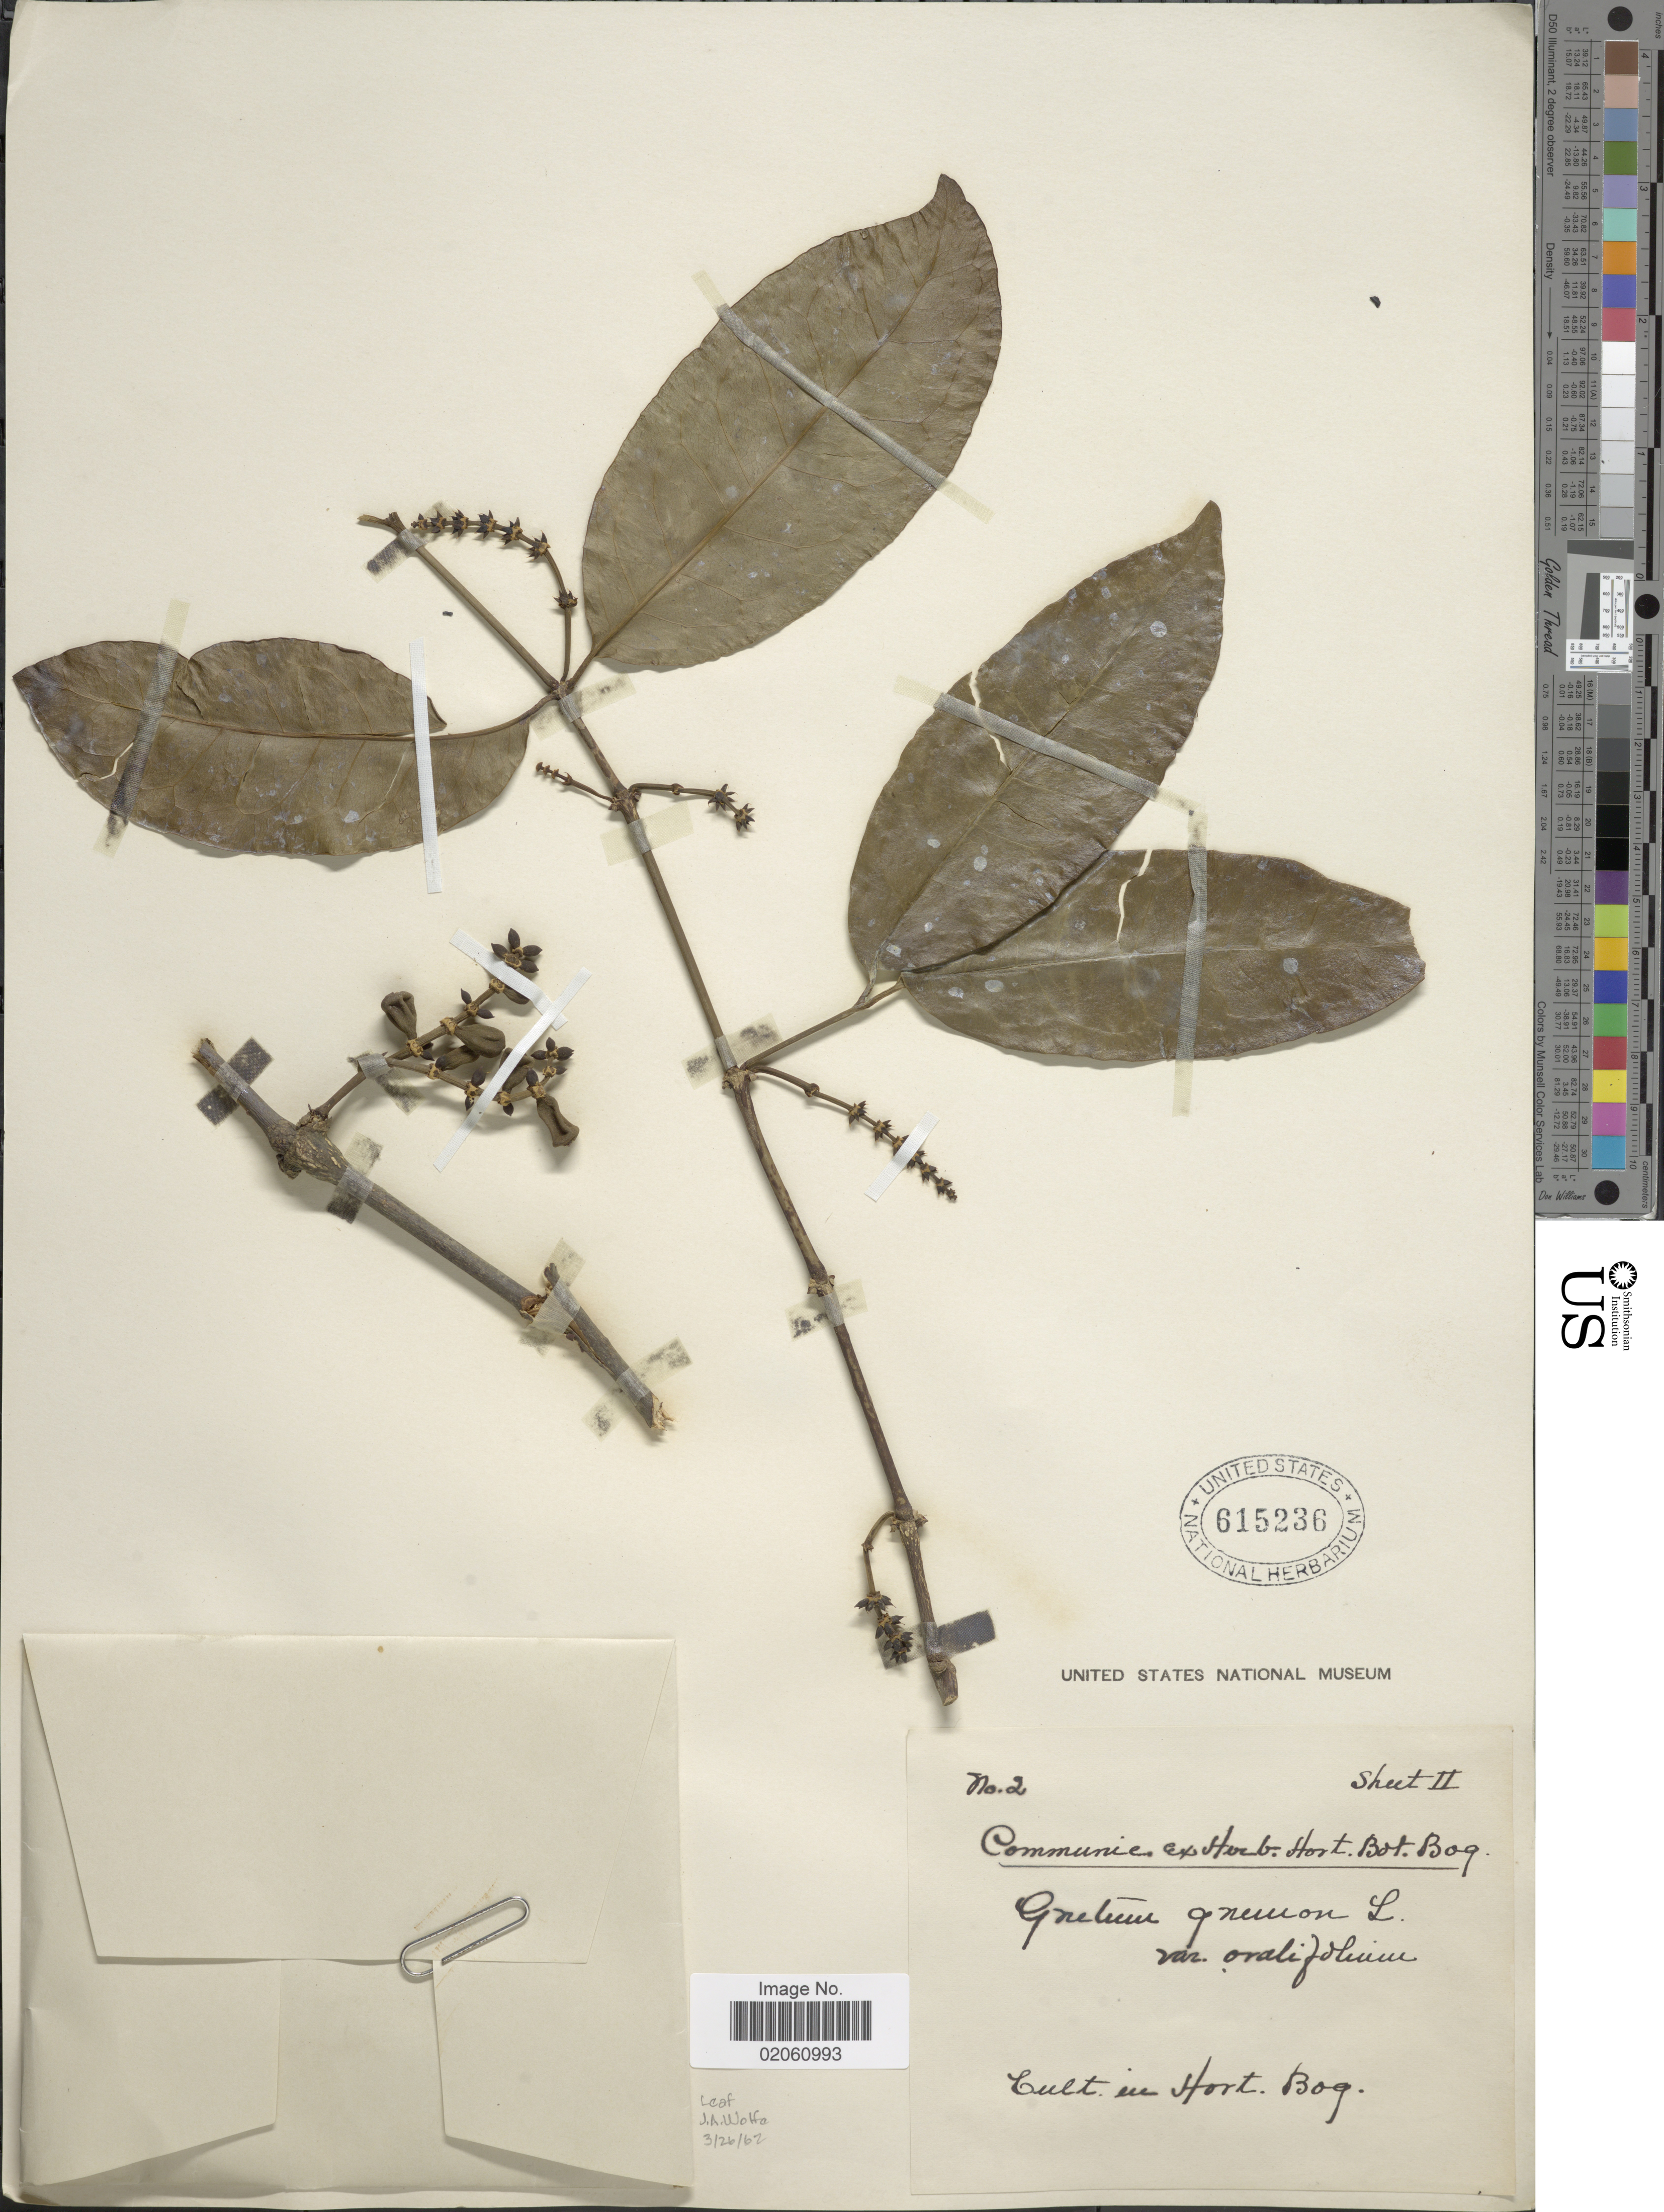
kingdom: Plantae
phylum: Tracheophyta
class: Gnetopsida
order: Gnetales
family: Gnetaceae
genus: Gnetum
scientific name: Gnetum gnemon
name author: L.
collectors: ex herb. Hort. Bot. Bog.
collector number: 2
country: Indonesia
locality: Cult in Hort Bog.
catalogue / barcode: US 615236